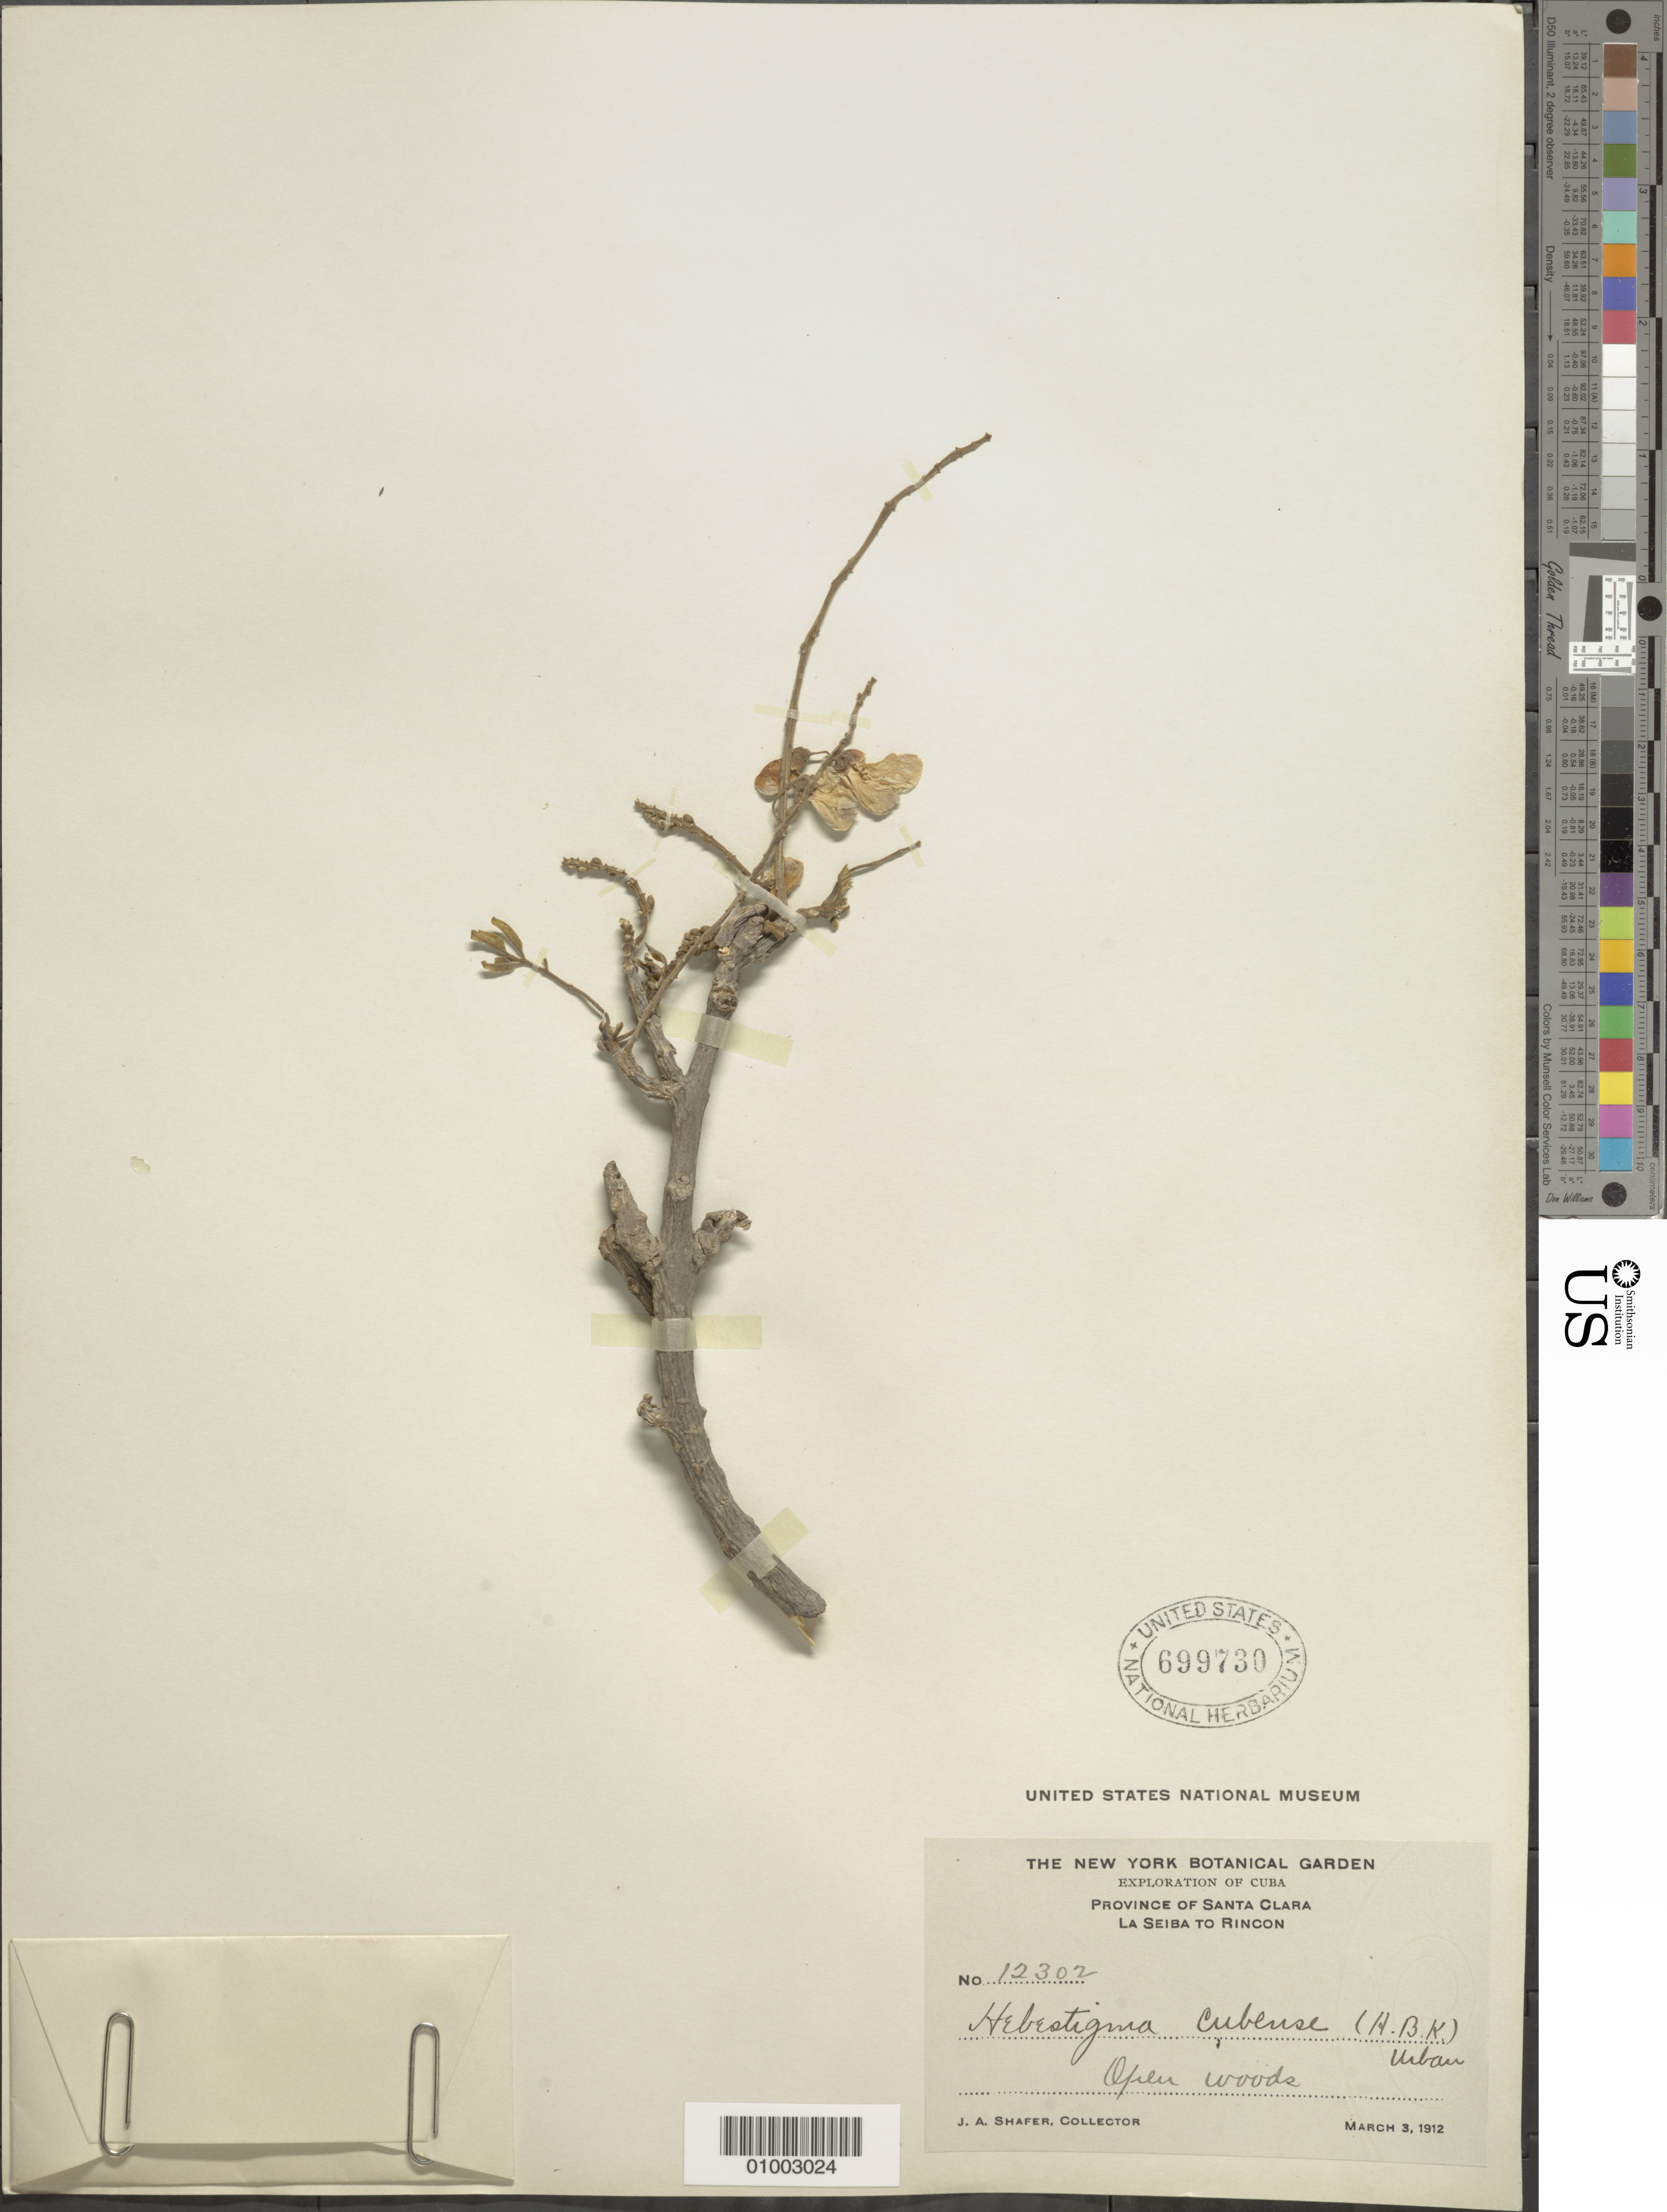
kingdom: Plantae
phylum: Tracheophyta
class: Magnoliopsida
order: Fabales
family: Fabaceae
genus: Hebestigma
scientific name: Hebestigma cubense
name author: (Kunth) Urb.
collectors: J. A. Shafer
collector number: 12302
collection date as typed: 03 Mar 1912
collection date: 1912-03-03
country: Cuba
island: Cuba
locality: Open woods, La Seiba to Rincon, Santa Clara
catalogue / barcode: US 699730